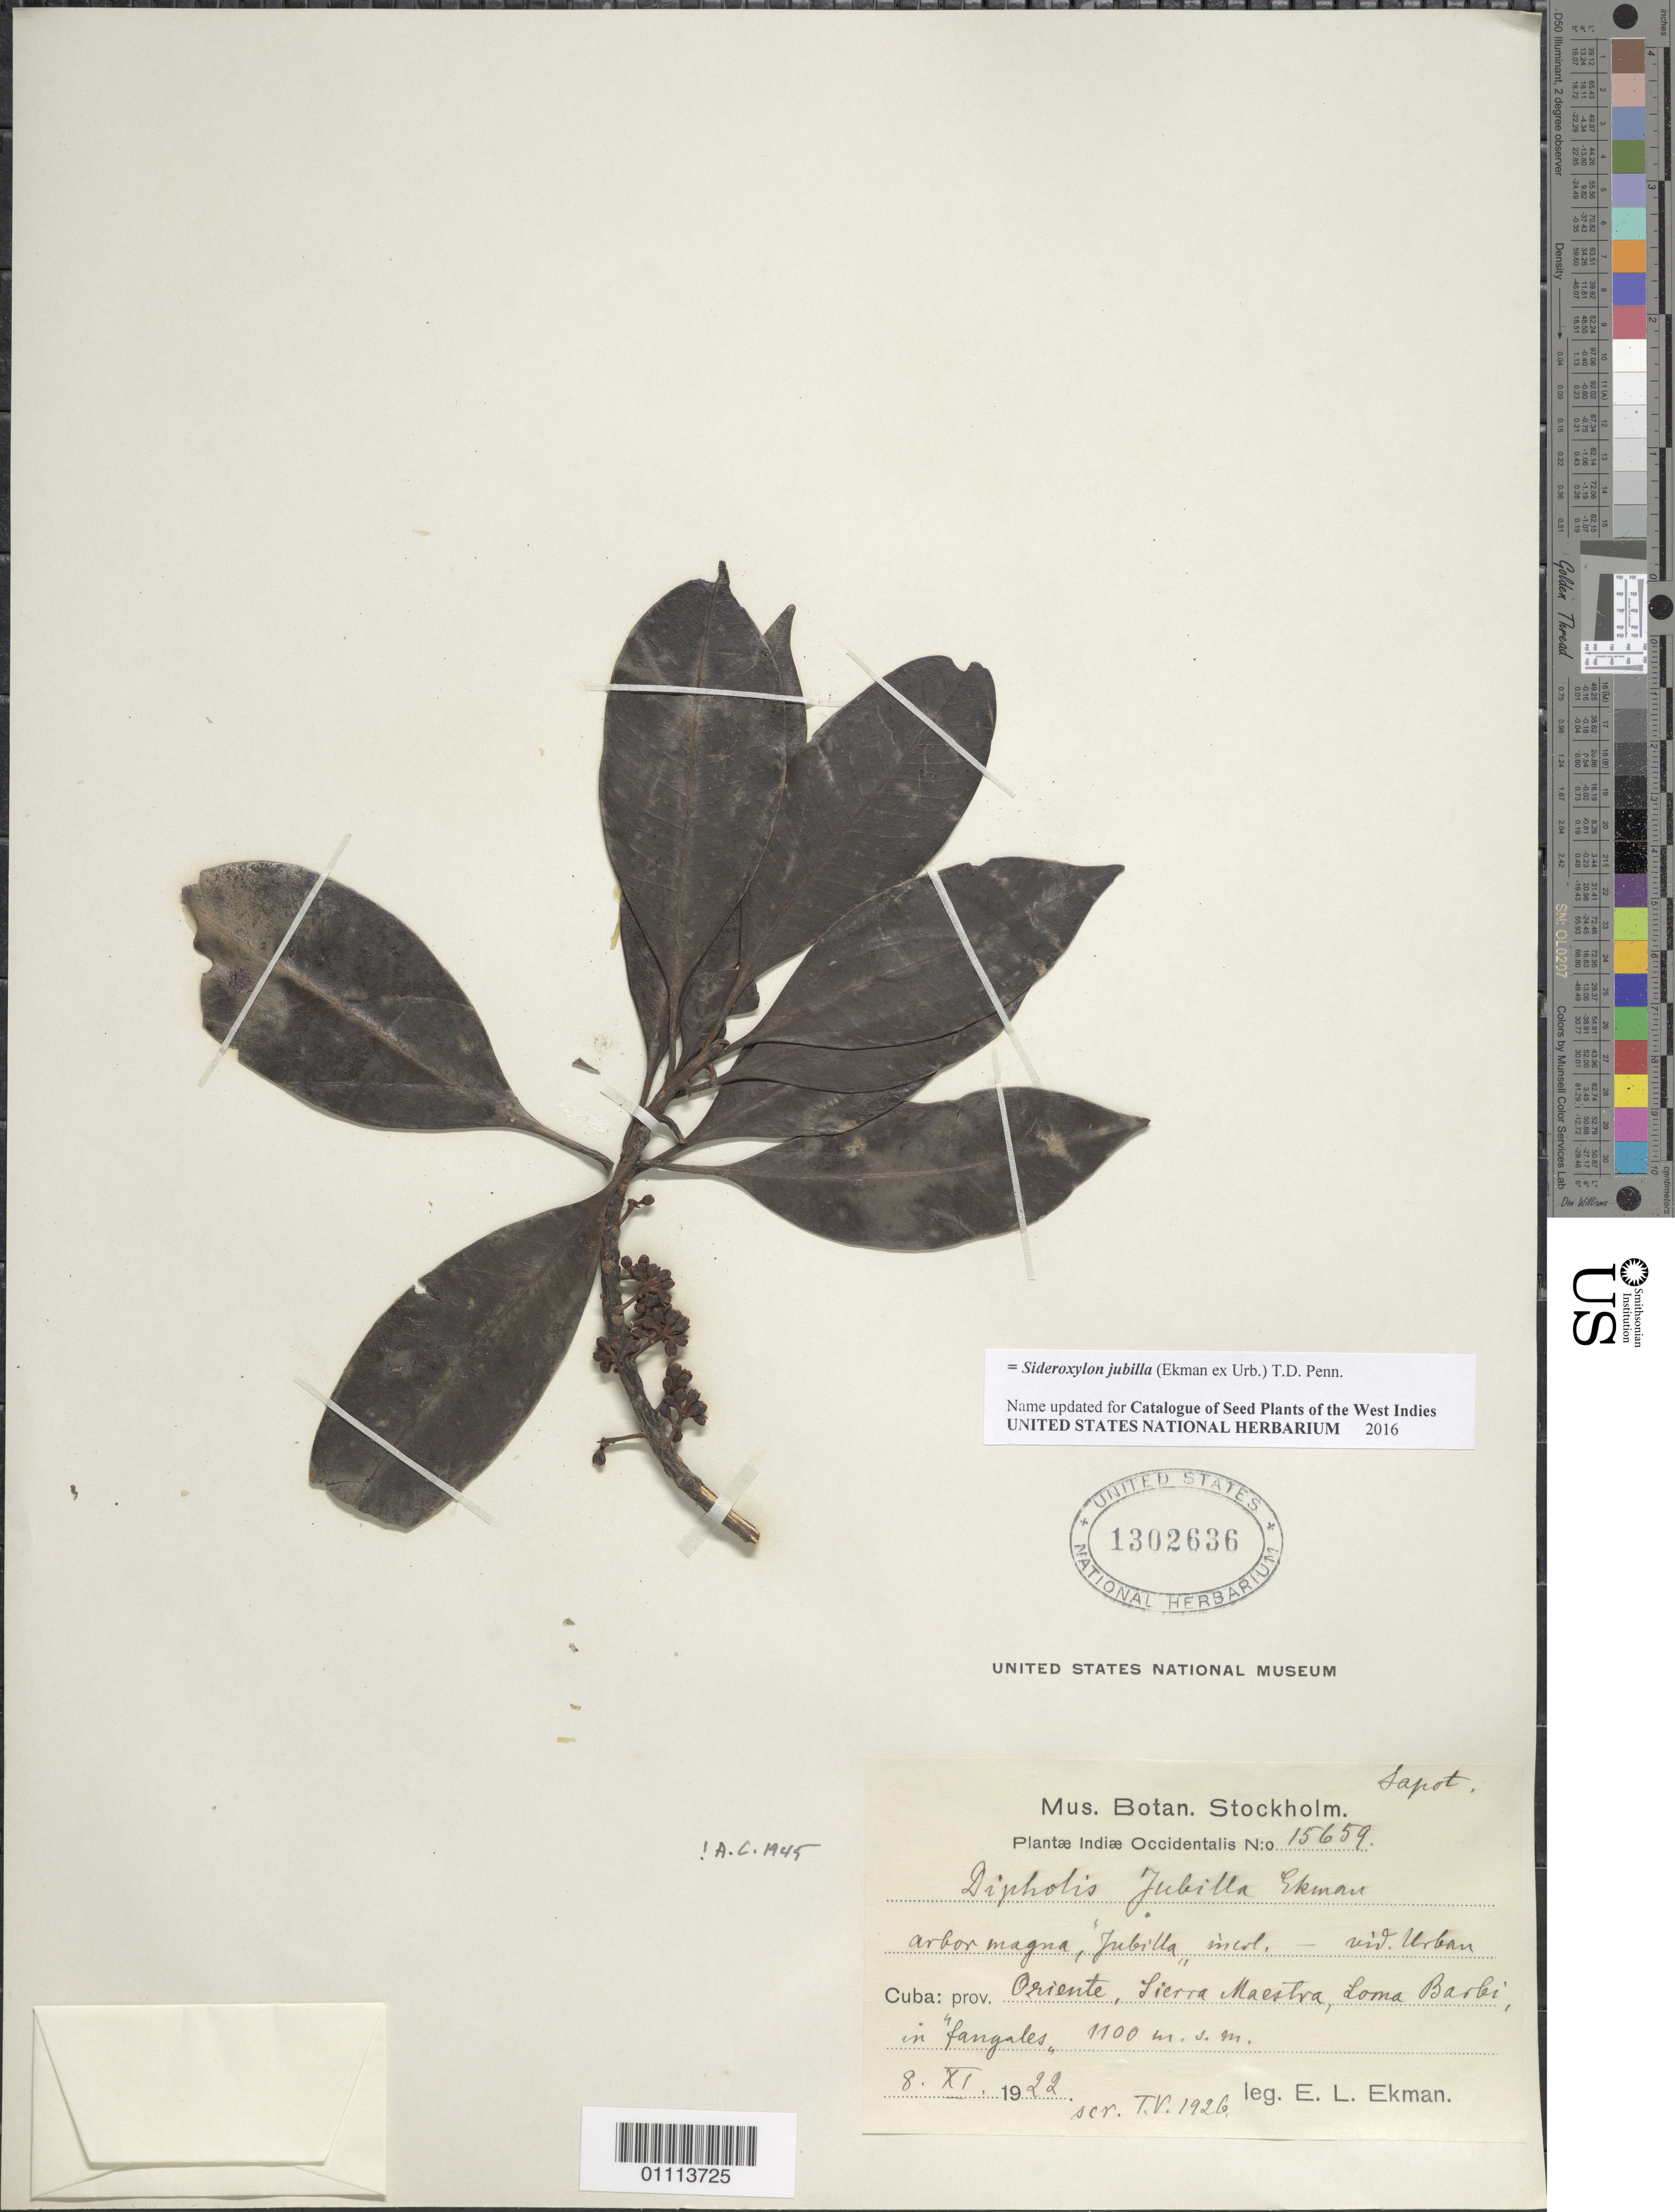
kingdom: Plantae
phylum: Tracheophyta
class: Magnoliopsida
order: Ericales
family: Sapotaceae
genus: Dipholis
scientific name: Dipholis jubilla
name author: Ekman ex Urb.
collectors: E. L. Ekman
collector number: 15659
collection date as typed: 08 Nov 1922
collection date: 1922-11-08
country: Cuba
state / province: Granma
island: Cuba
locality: Sierra Maestra, Loma Barbi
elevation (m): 1100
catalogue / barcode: US 1302636